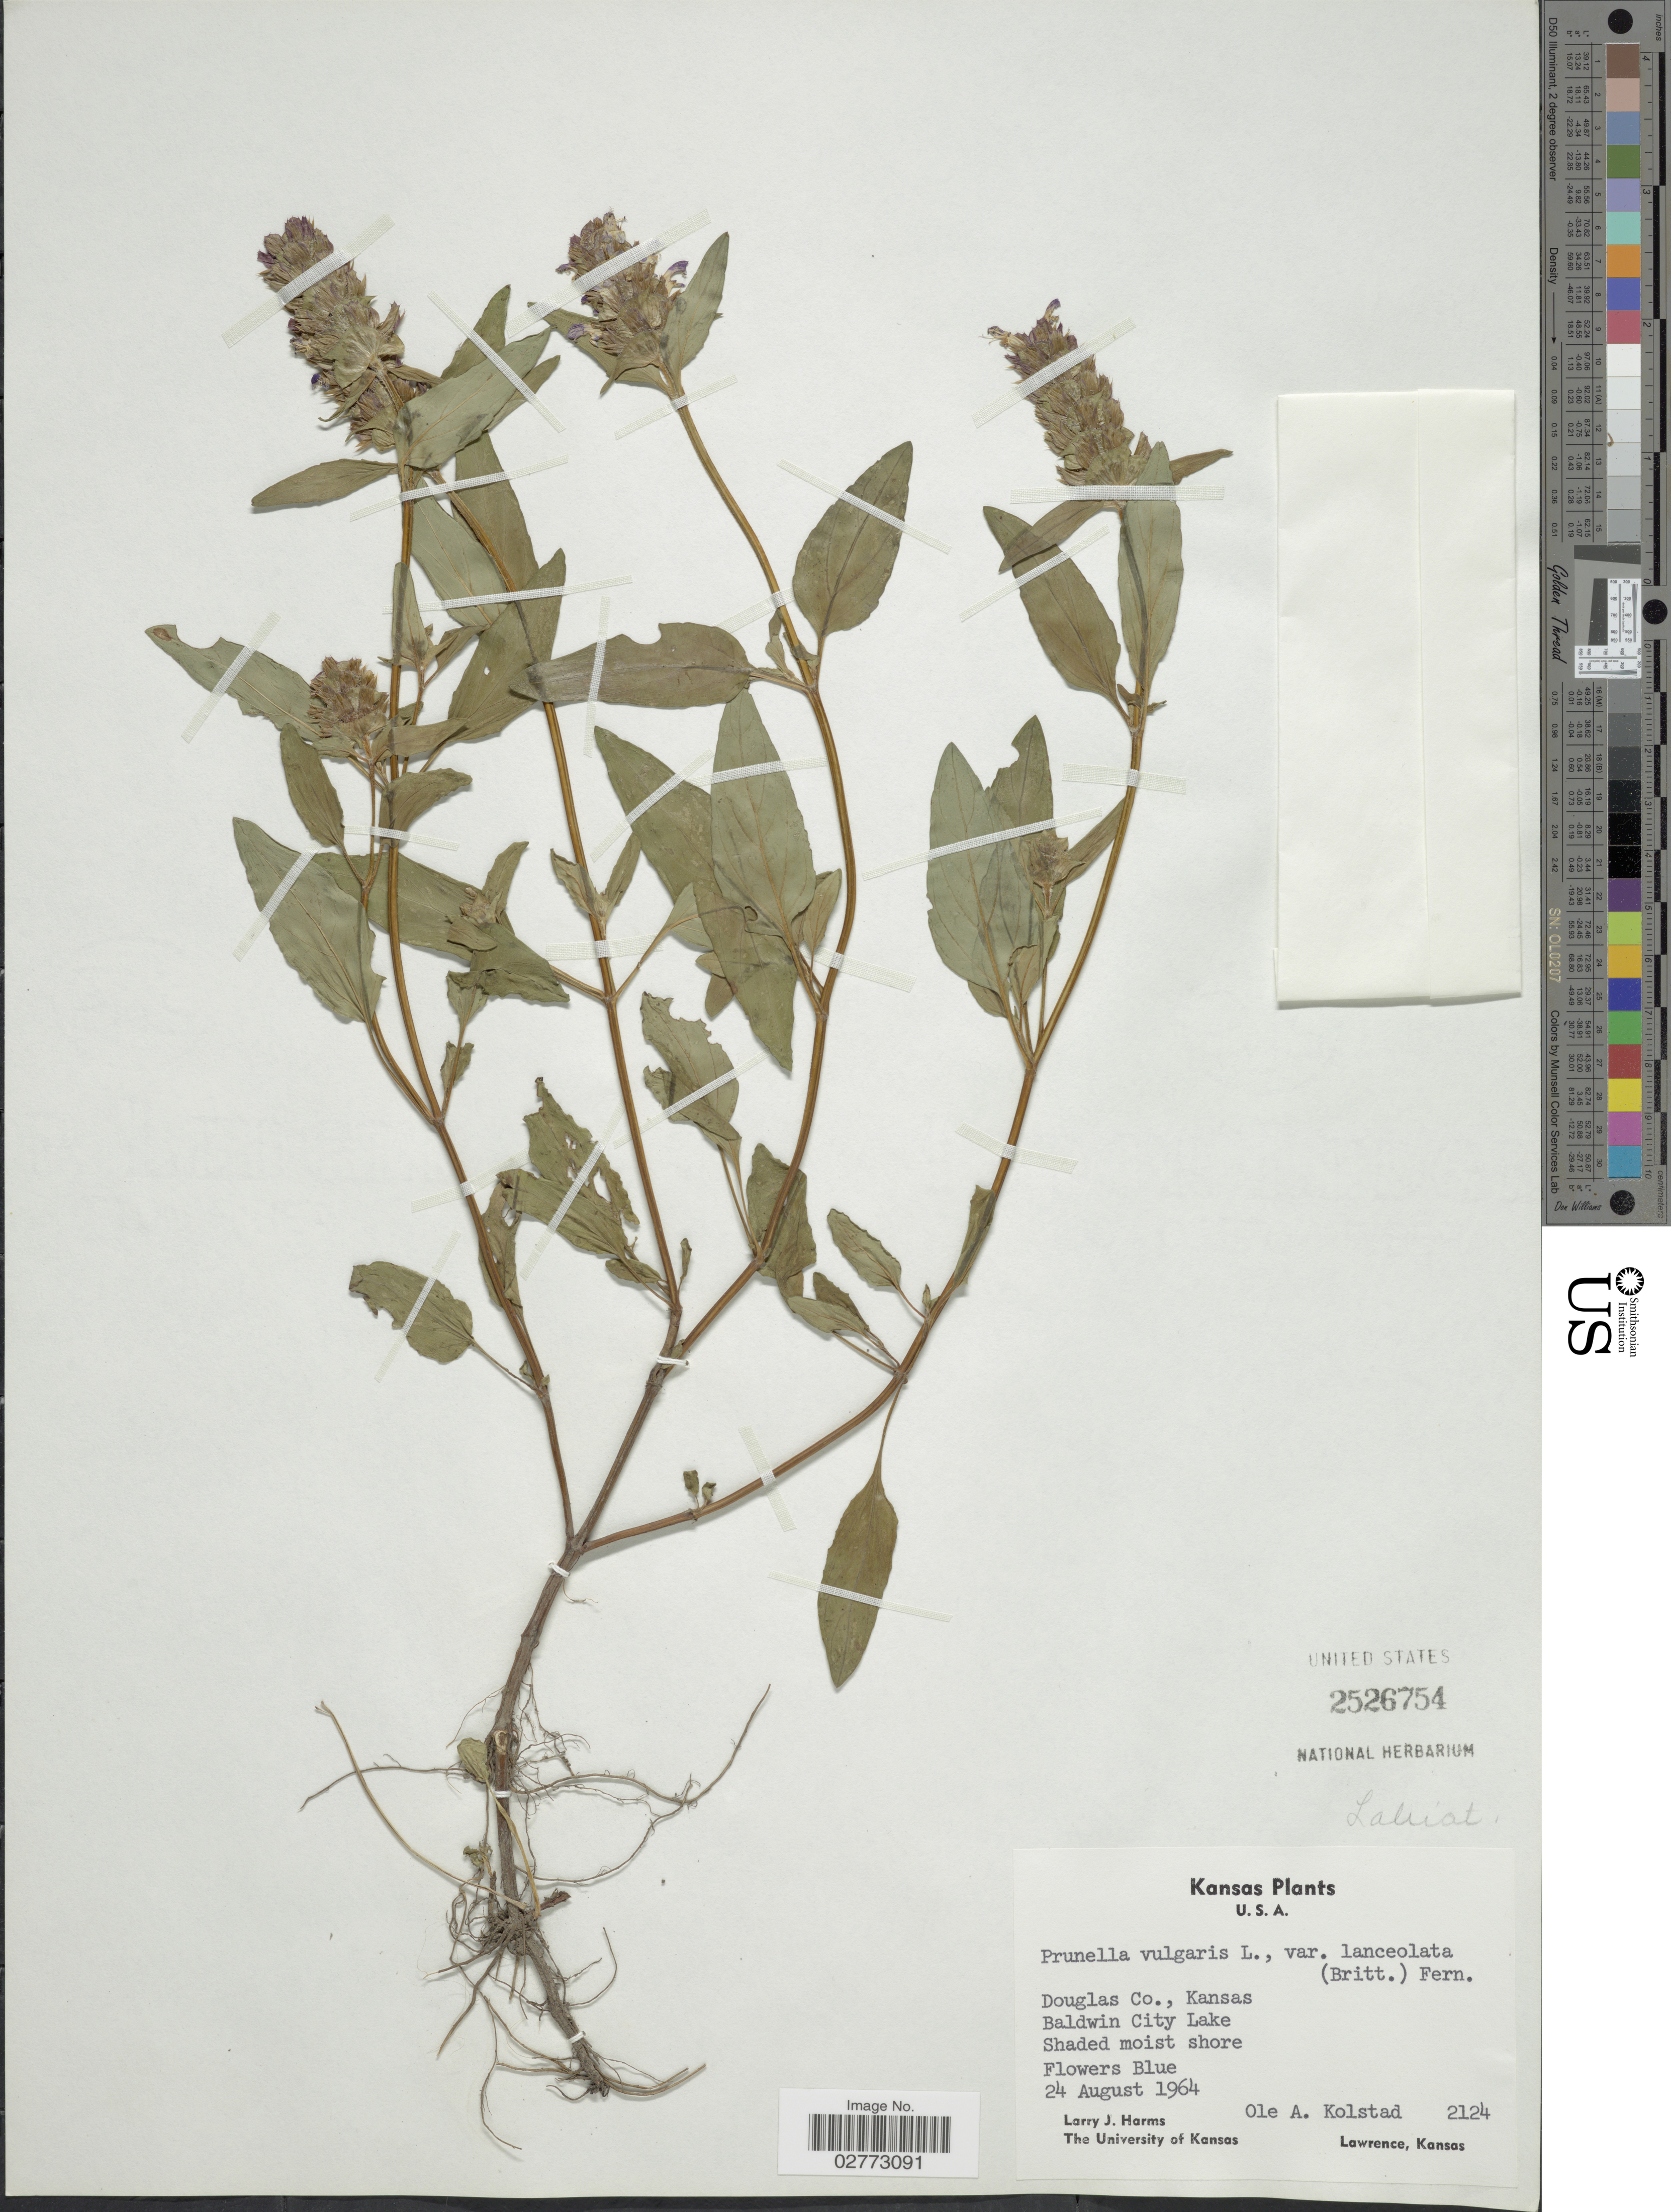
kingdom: Plantae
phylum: Tracheophyta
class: Magnoliopsida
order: Lamiales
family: Lamiaceae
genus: Prunella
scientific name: Prunella vulgaris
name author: L.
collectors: O. Kolstad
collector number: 2124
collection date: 1964-08-24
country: United States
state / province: Kansas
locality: U.S.A., Douglas Co., Baldwin City Lake.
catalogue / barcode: US 2526754